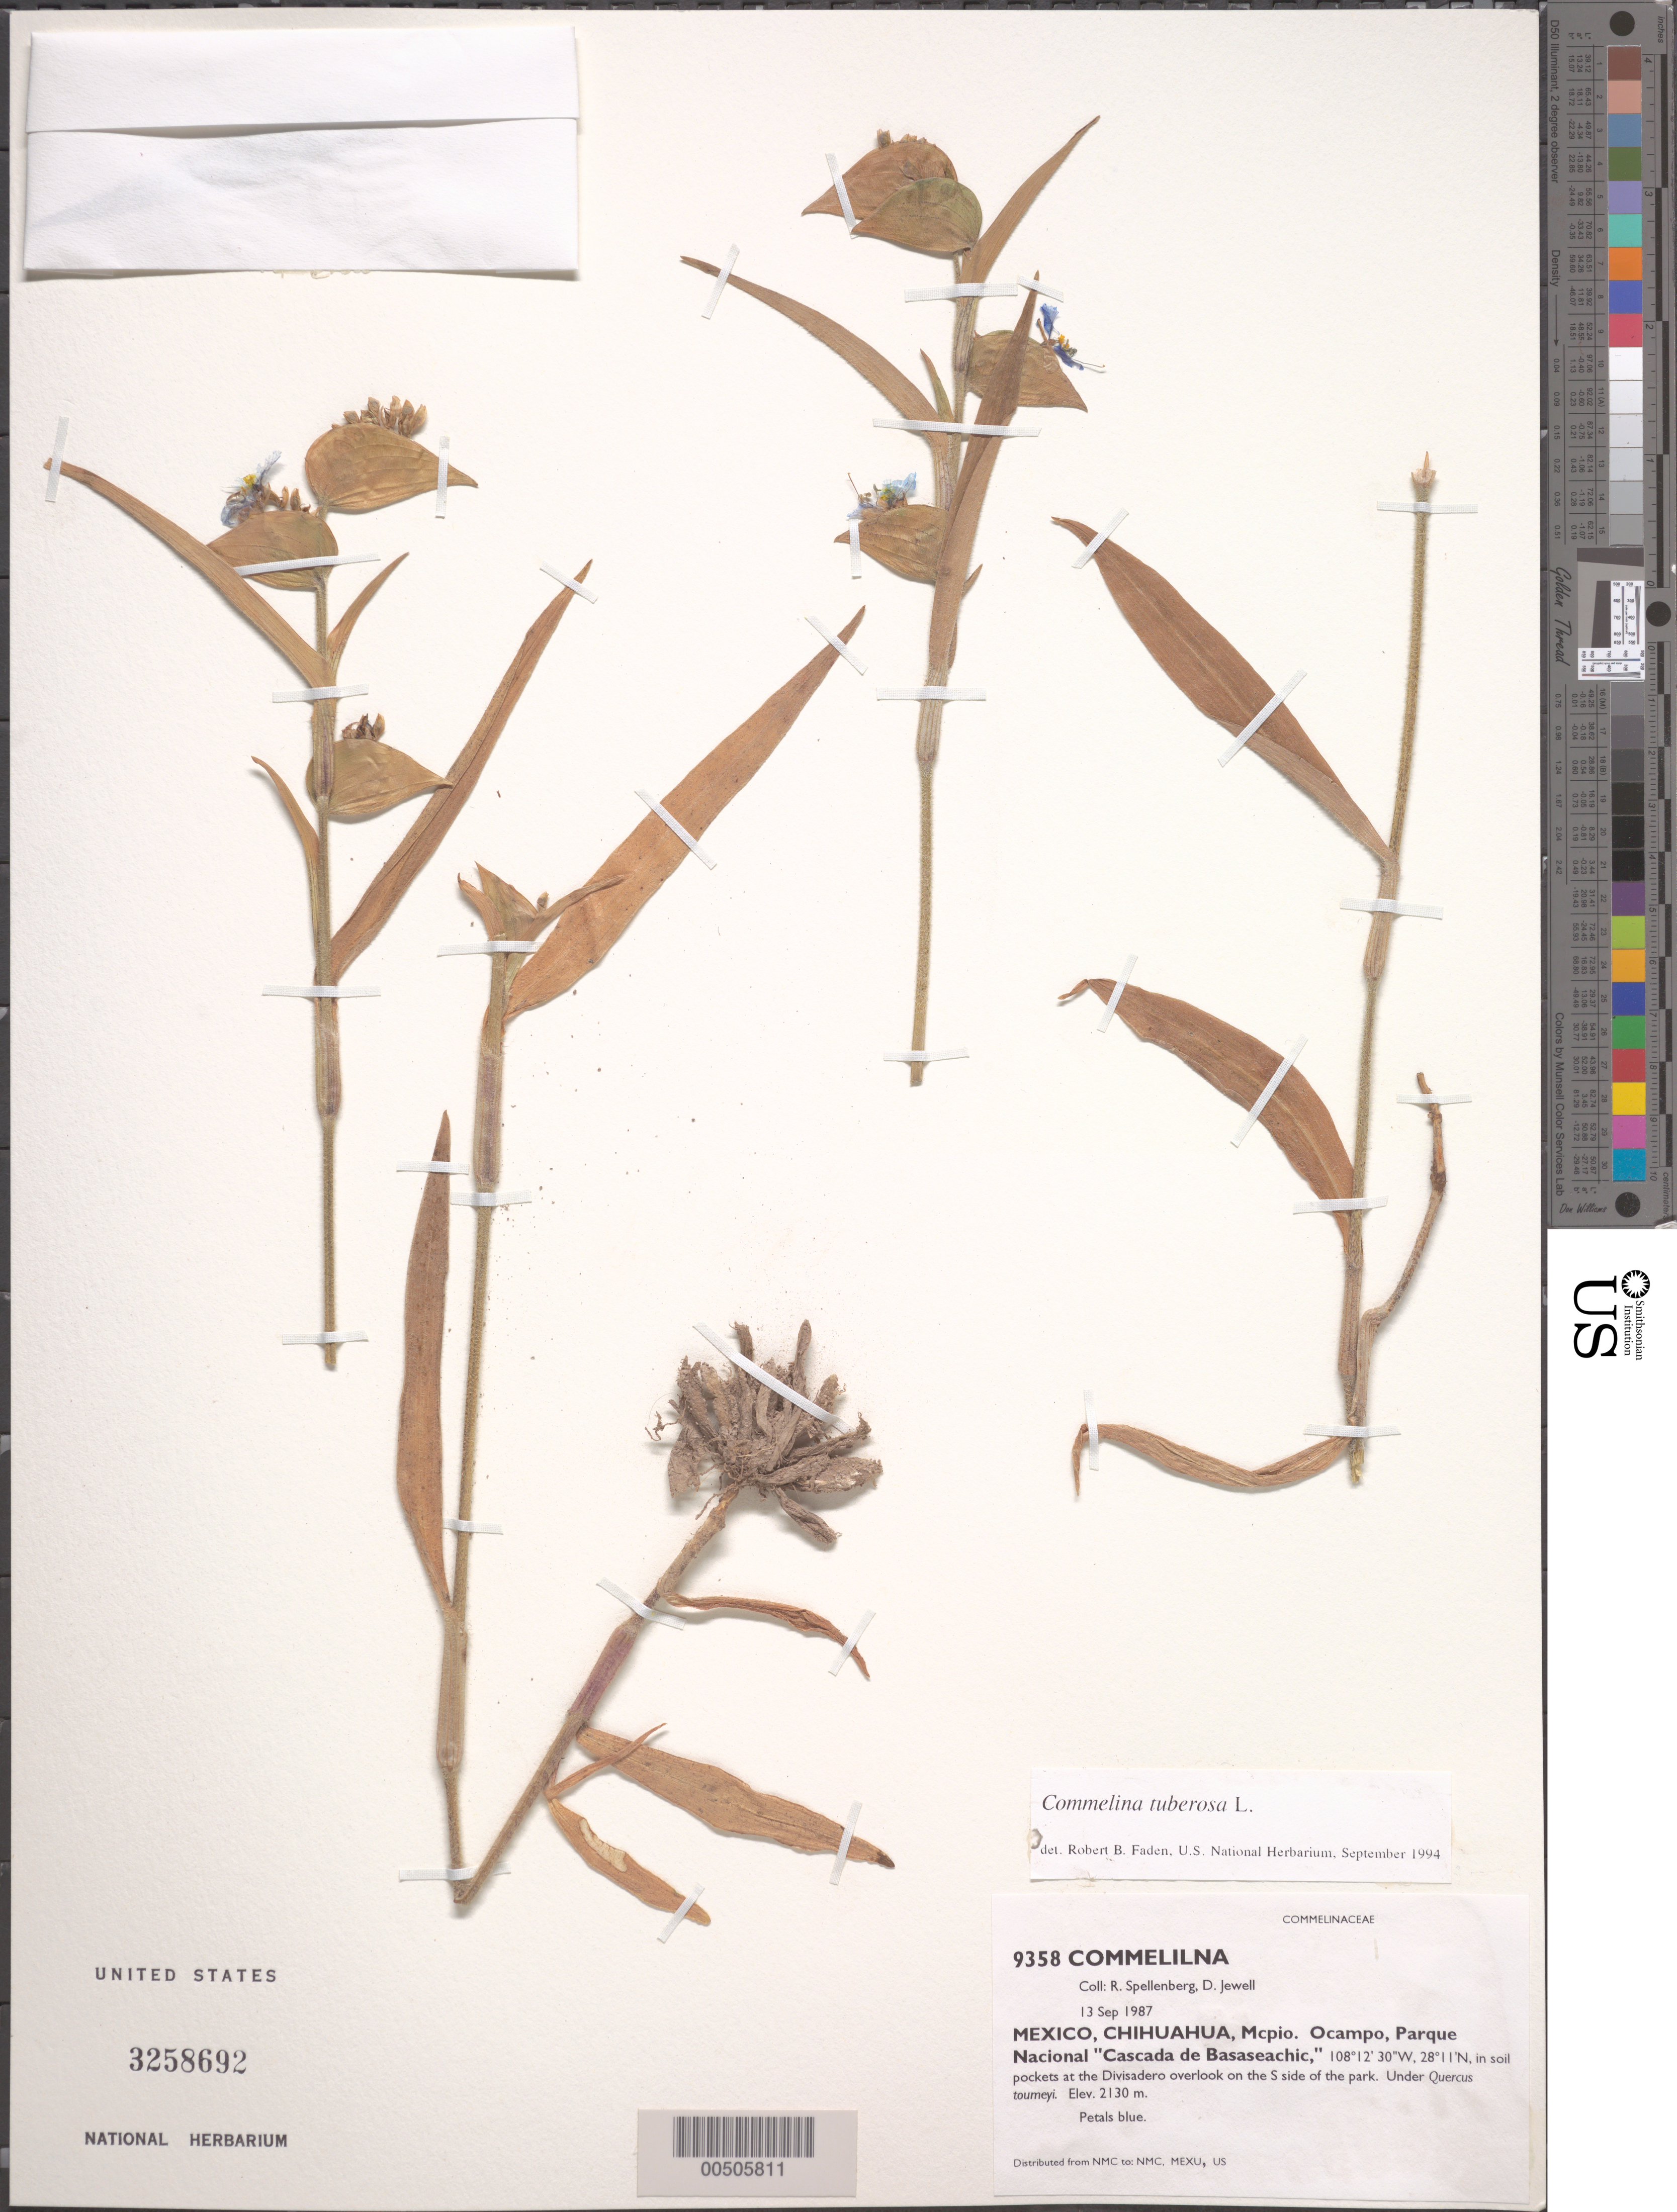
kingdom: Plantae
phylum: Tracheophyta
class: Liliopsida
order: Commelinales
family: Commelinaceae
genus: Commelina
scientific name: Commelina tuberosa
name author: L.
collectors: R. W. Spellenberg & D. Jewell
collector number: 9358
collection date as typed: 13 Sep 1987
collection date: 1987-09-13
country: Mexico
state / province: Chihuahua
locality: Ocampo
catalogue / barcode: US 3258692